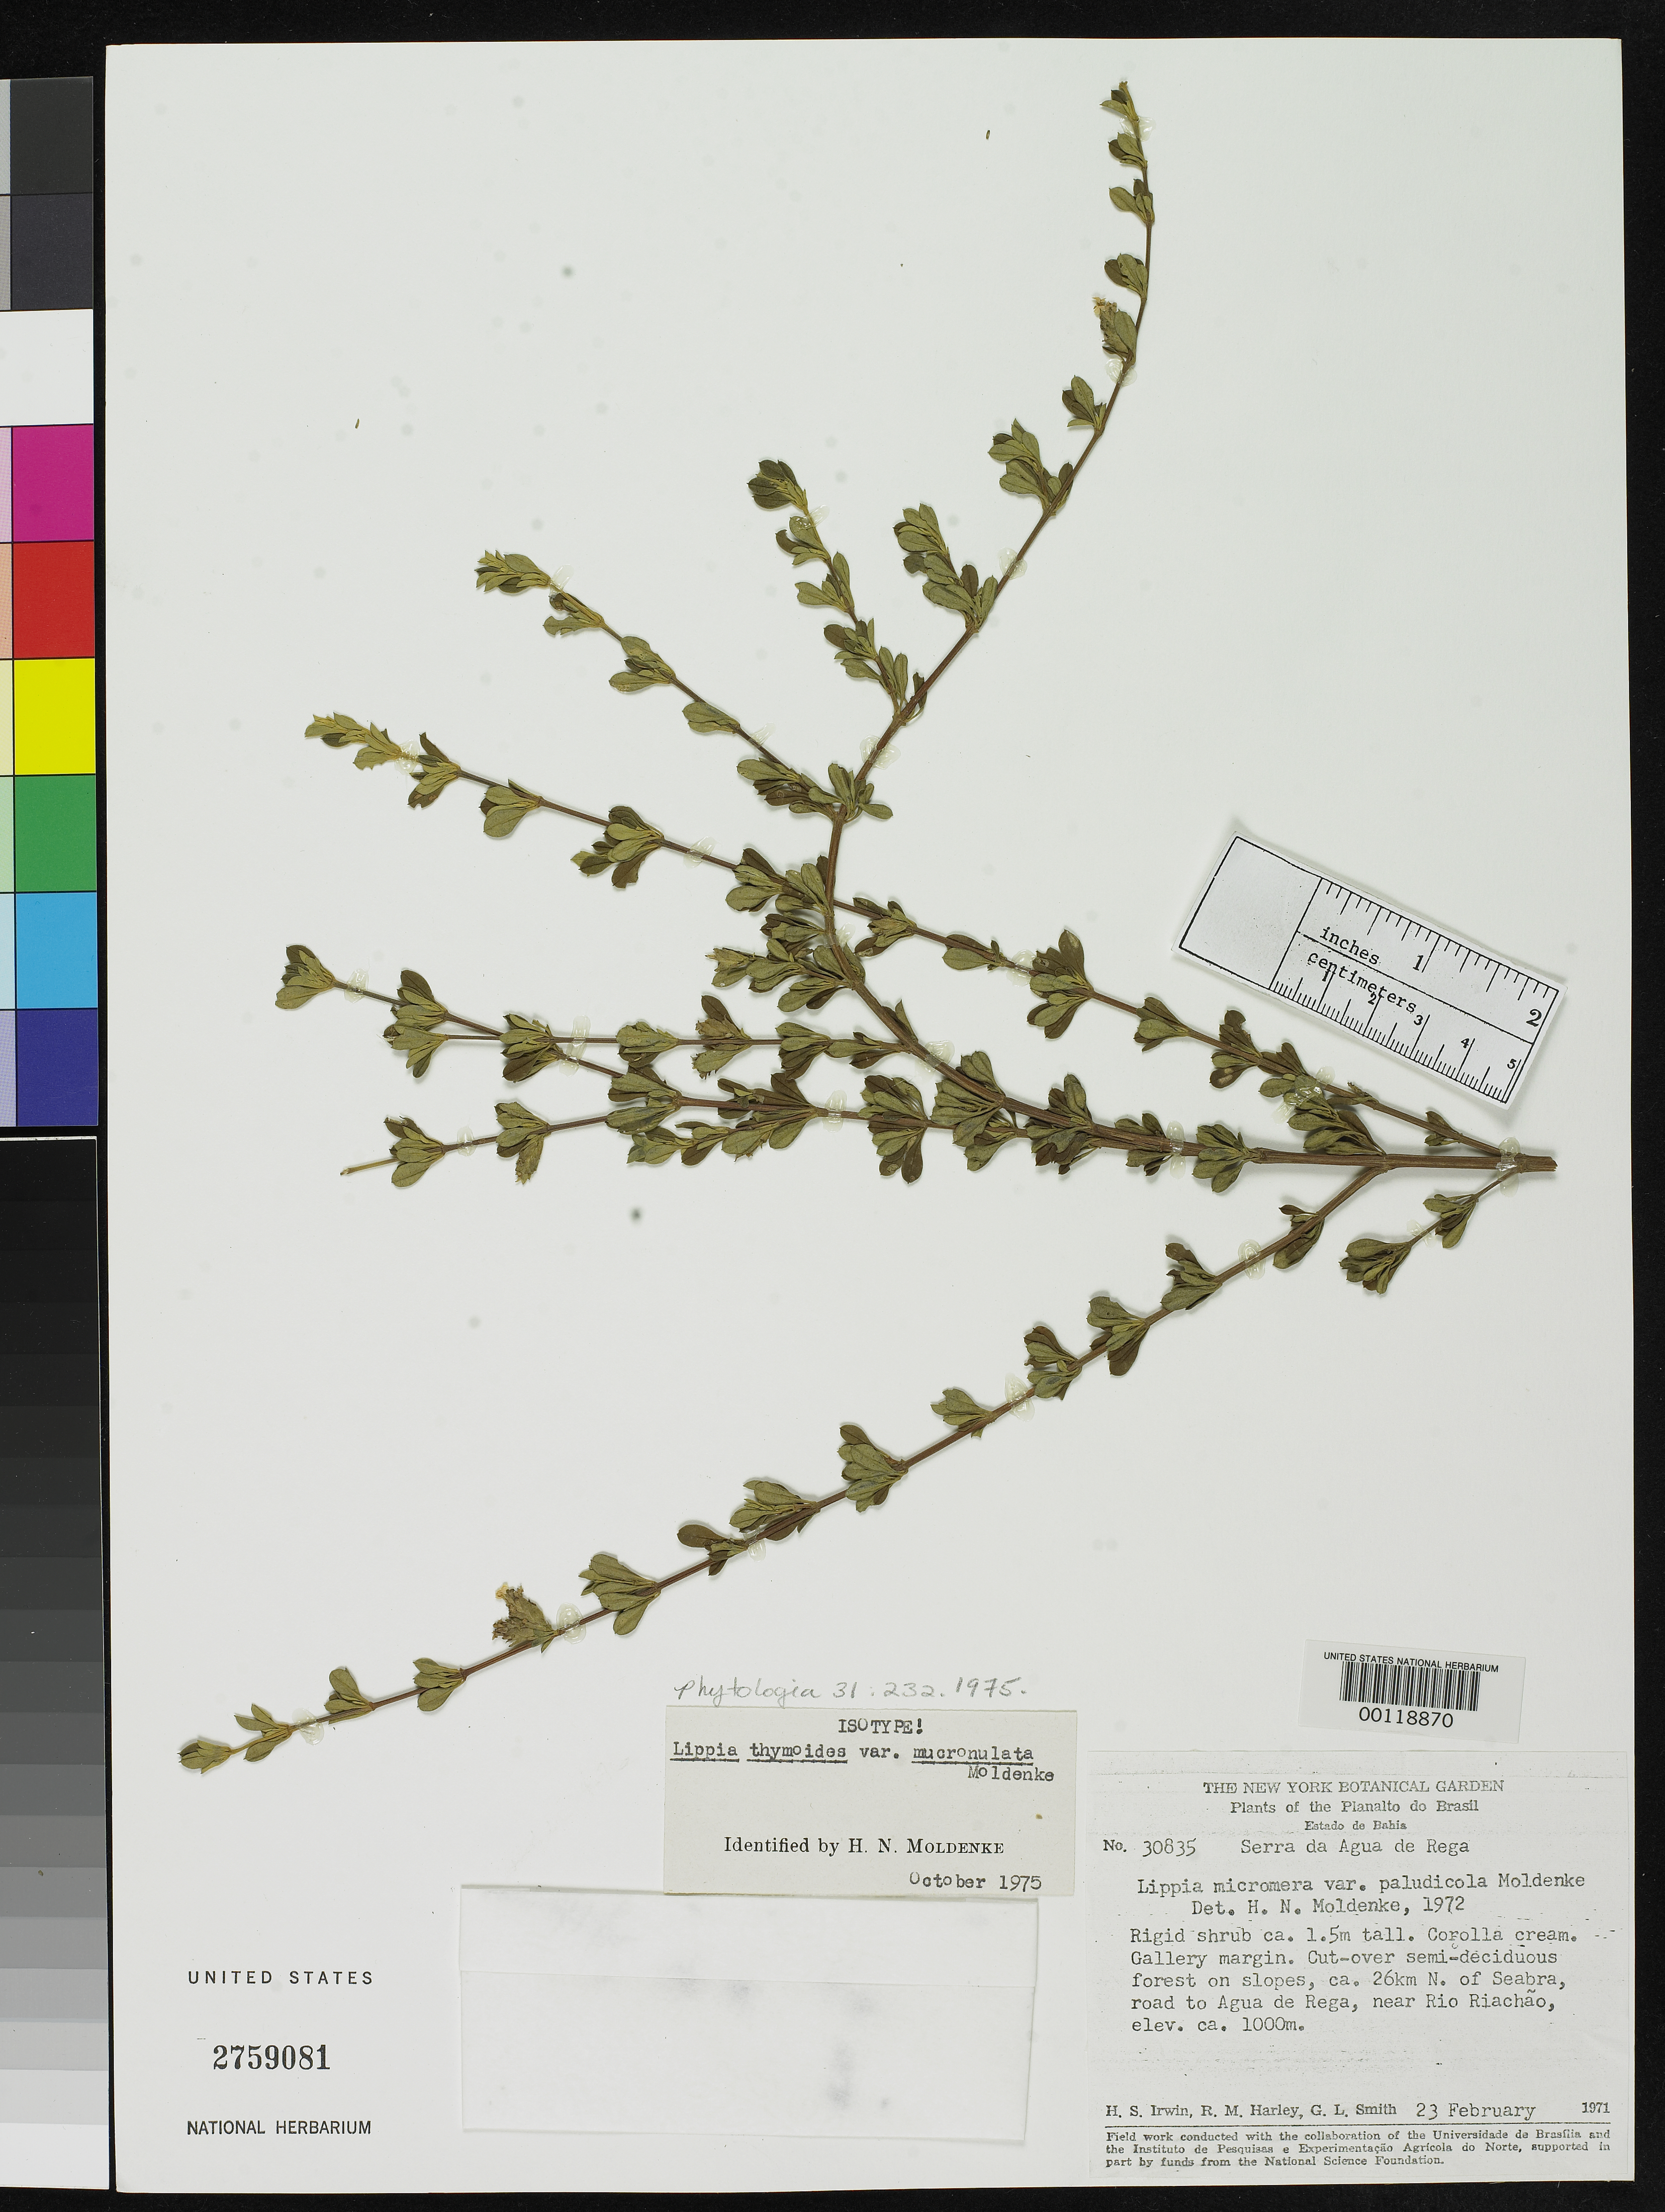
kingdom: Plantae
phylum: Tracheophyta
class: Magnoliopsida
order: Lamiales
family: Verbenaceae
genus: Lippia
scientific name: Lippia thymoides var. mucronulata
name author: Moldenke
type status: Isotype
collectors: H. Irwin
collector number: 30835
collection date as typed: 23 Feb 1971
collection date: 1971-02-23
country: Brazil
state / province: Bahia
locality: Slopes, ca. 26 km N of Seabra, road to Agua de Rega, near Rio Riachao.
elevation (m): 1000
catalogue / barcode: US 2759081